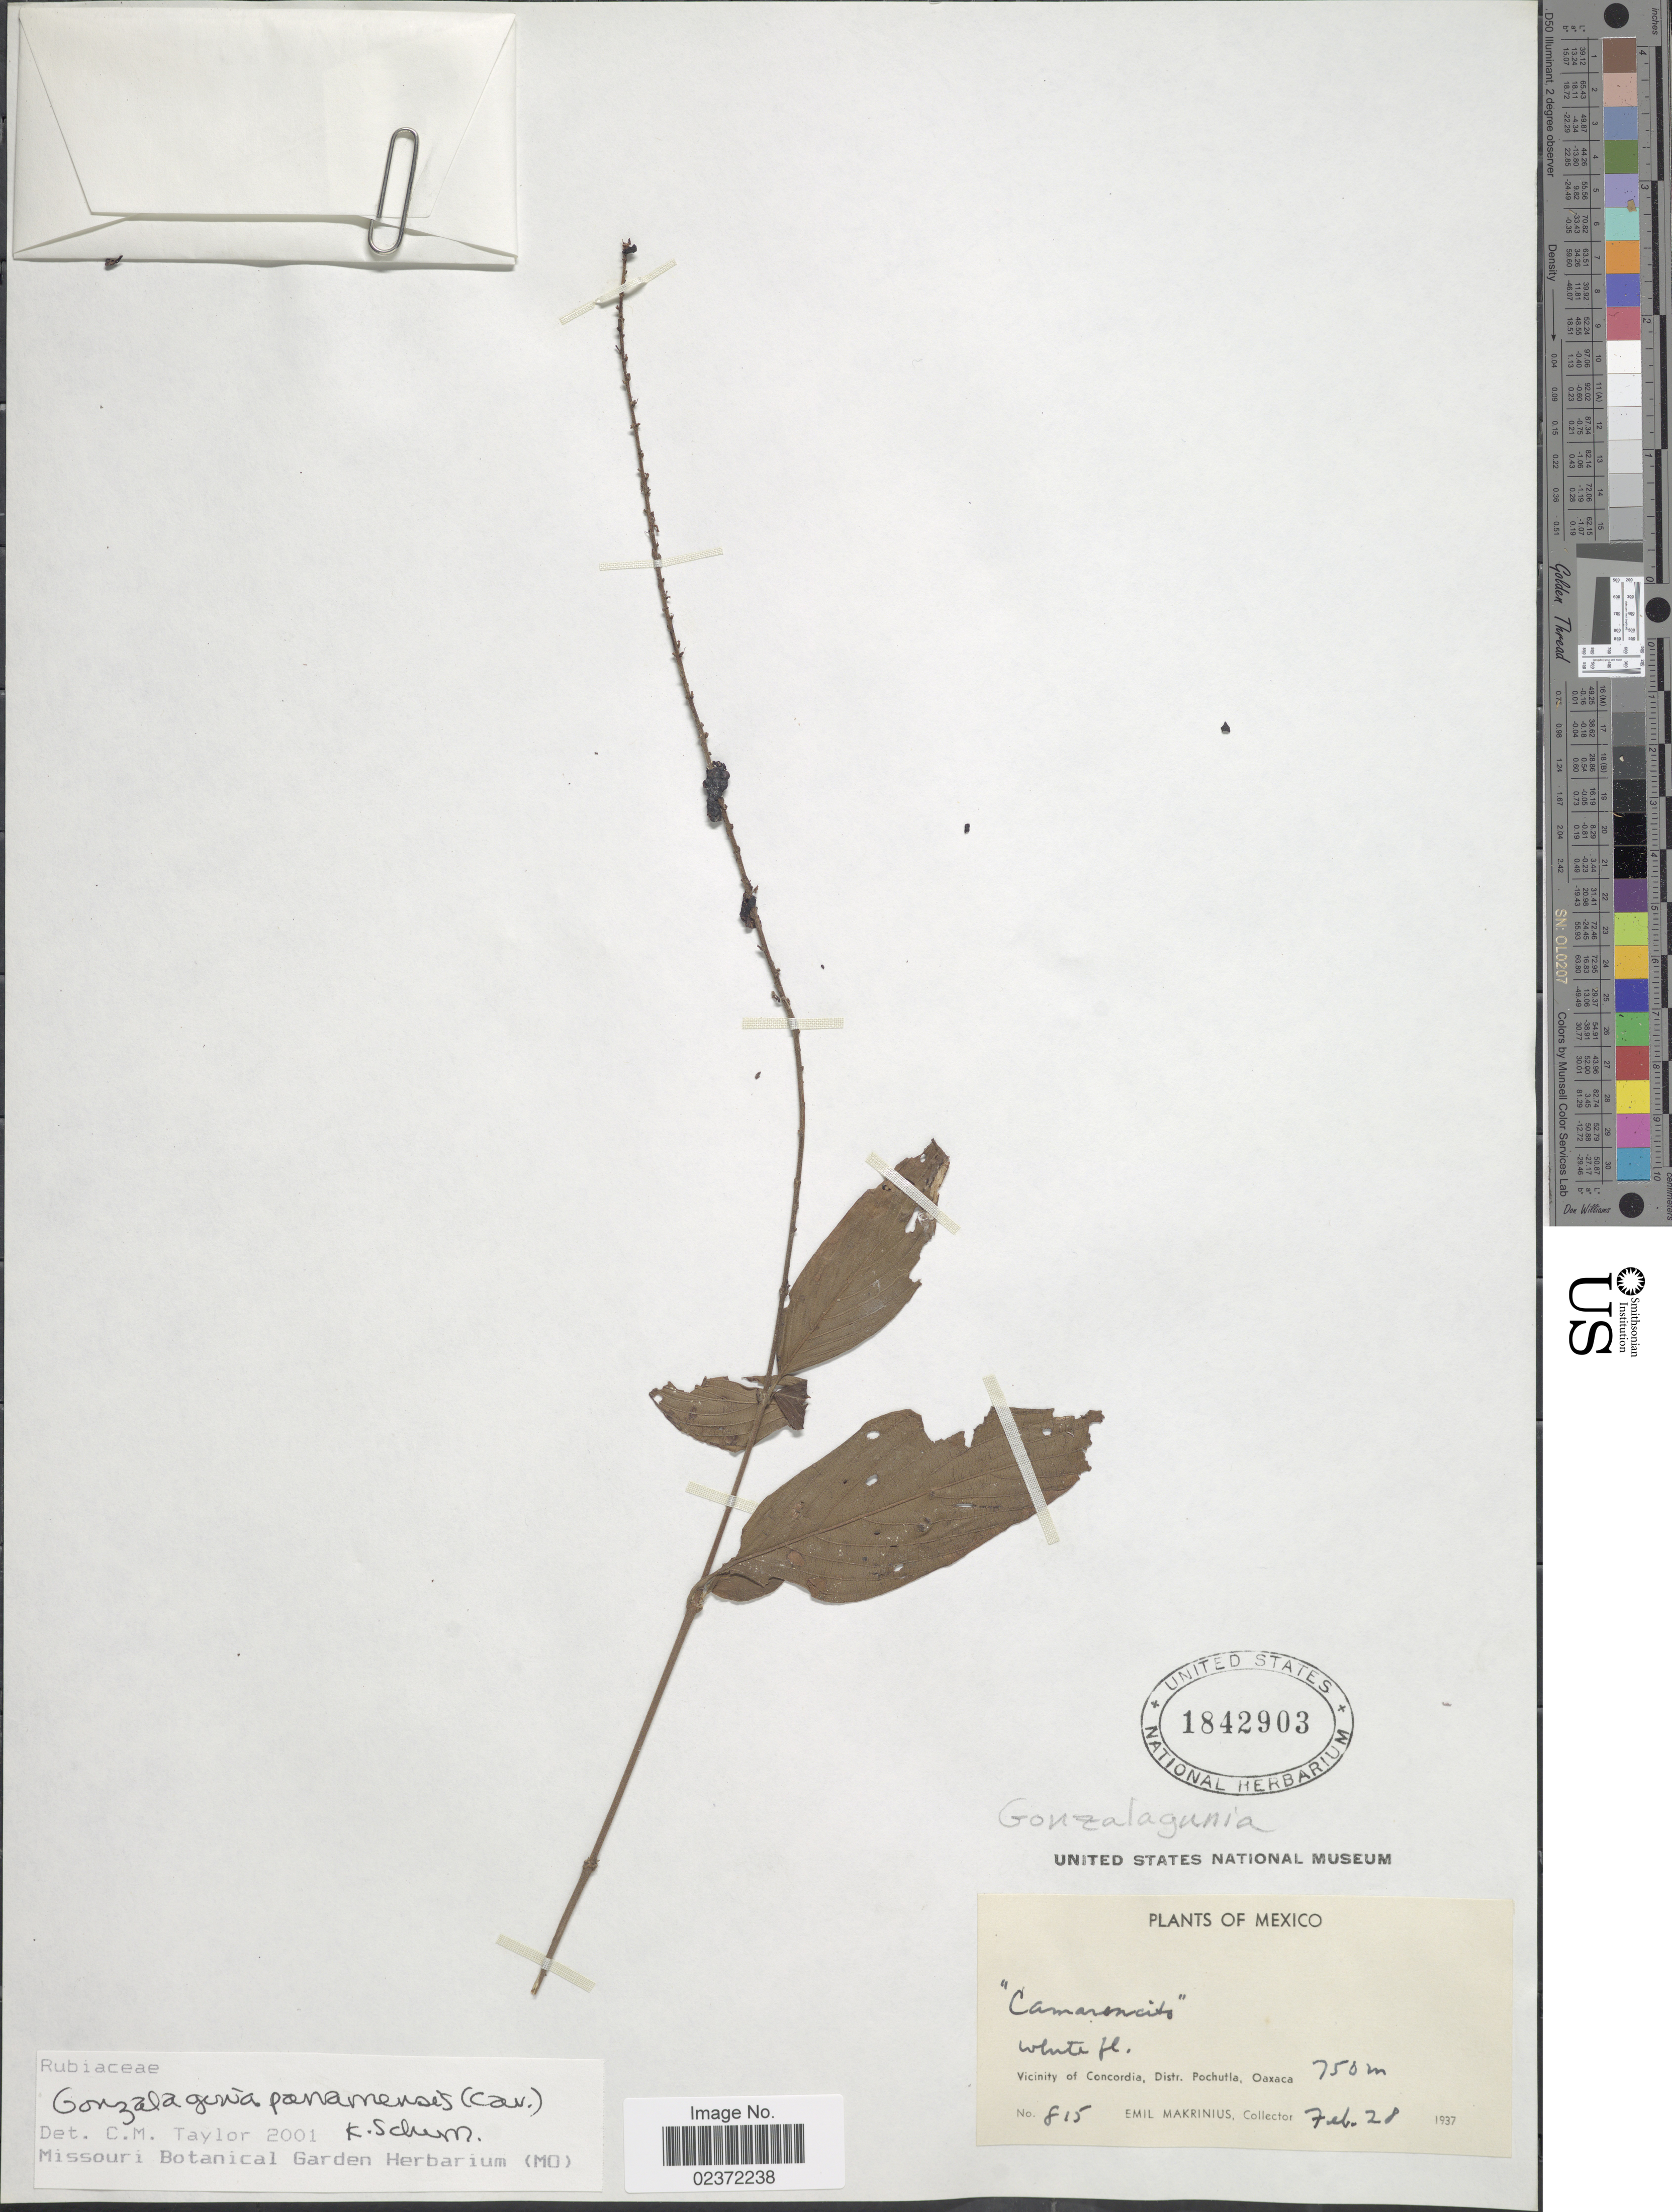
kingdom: Plantae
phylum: Tracheophyta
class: Magnoliopsida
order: Gentianales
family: Rubiaceae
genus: Gonzalagunia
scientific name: Gonzalagunia panamensis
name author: (Cav.) K. Schum.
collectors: E. Makrinius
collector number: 815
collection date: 1937-02-28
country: Mexico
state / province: Oaxaca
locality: Vicinity of Concordia, Distr. Pochutla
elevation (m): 750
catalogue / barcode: US 1842903